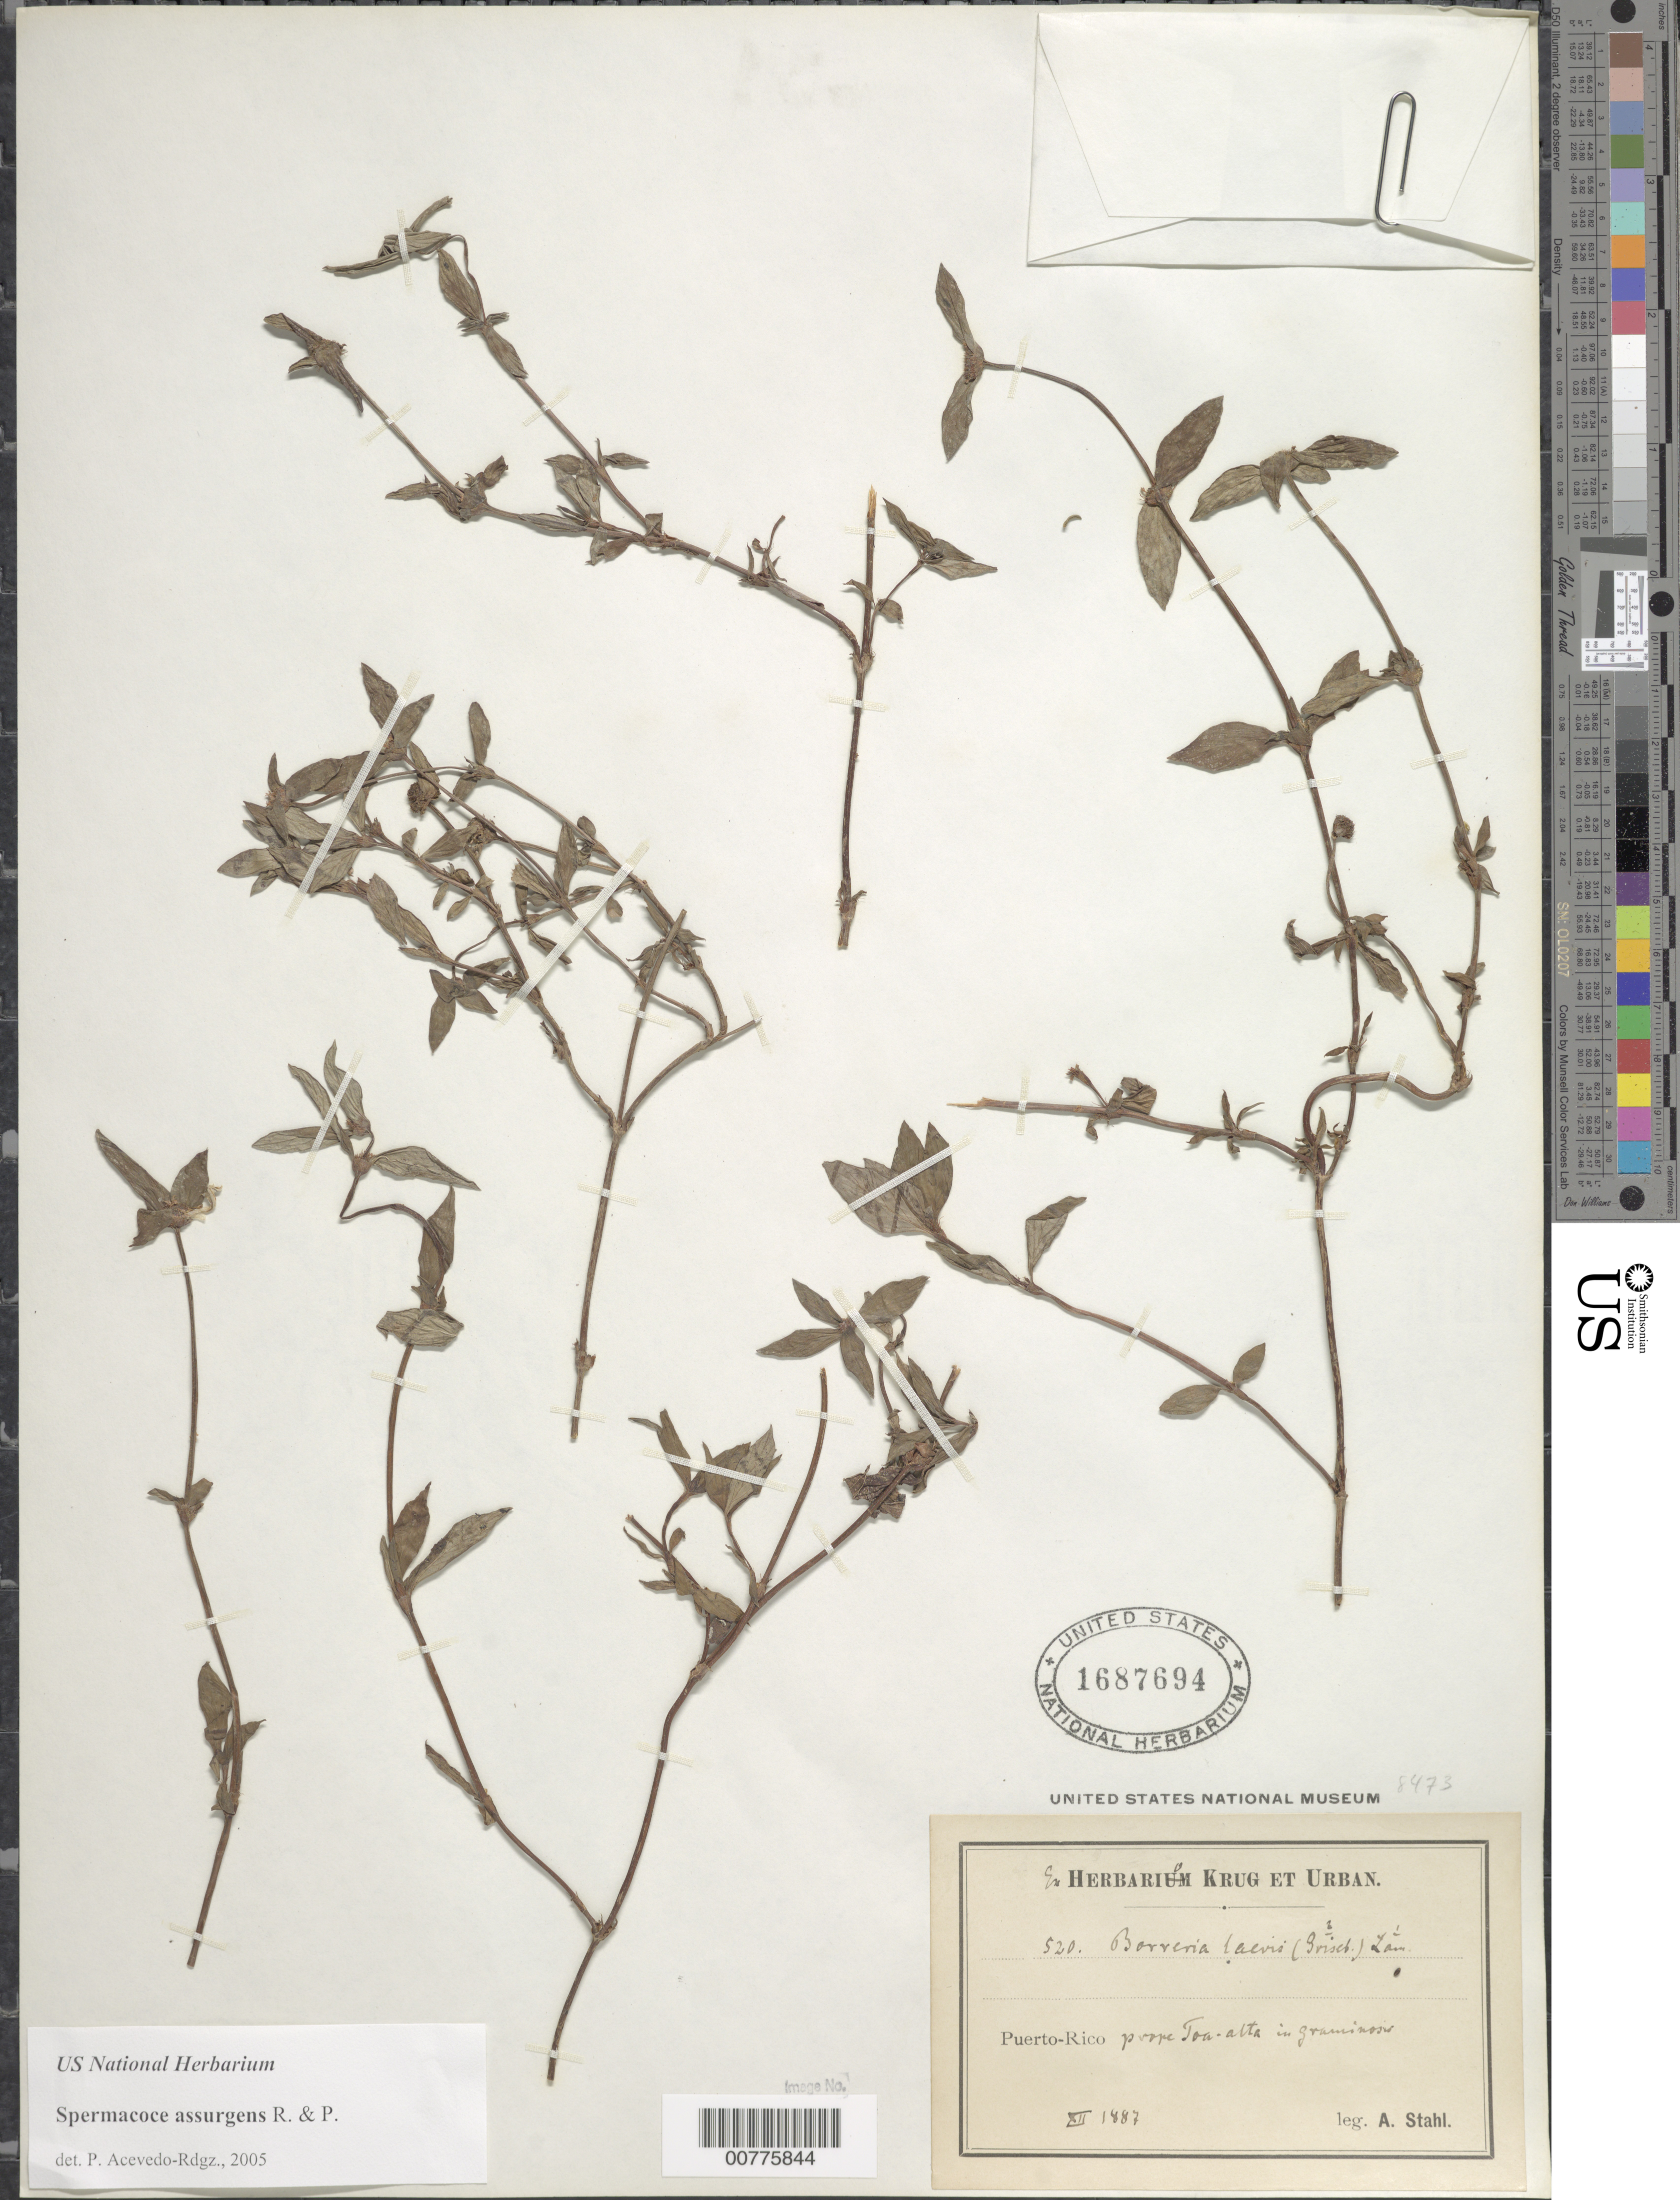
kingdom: Plantae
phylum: Tracheophyta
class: Magnoliopsida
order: Gentianales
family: Rubiaceae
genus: Spermacoce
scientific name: Spermacoce laevis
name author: Lam.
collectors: A. Stahl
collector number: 520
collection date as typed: Dec 1887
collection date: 1887-12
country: Puerto Rico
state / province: Toa Alta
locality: Prope Toa Alta in graminosis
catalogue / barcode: US 1687694